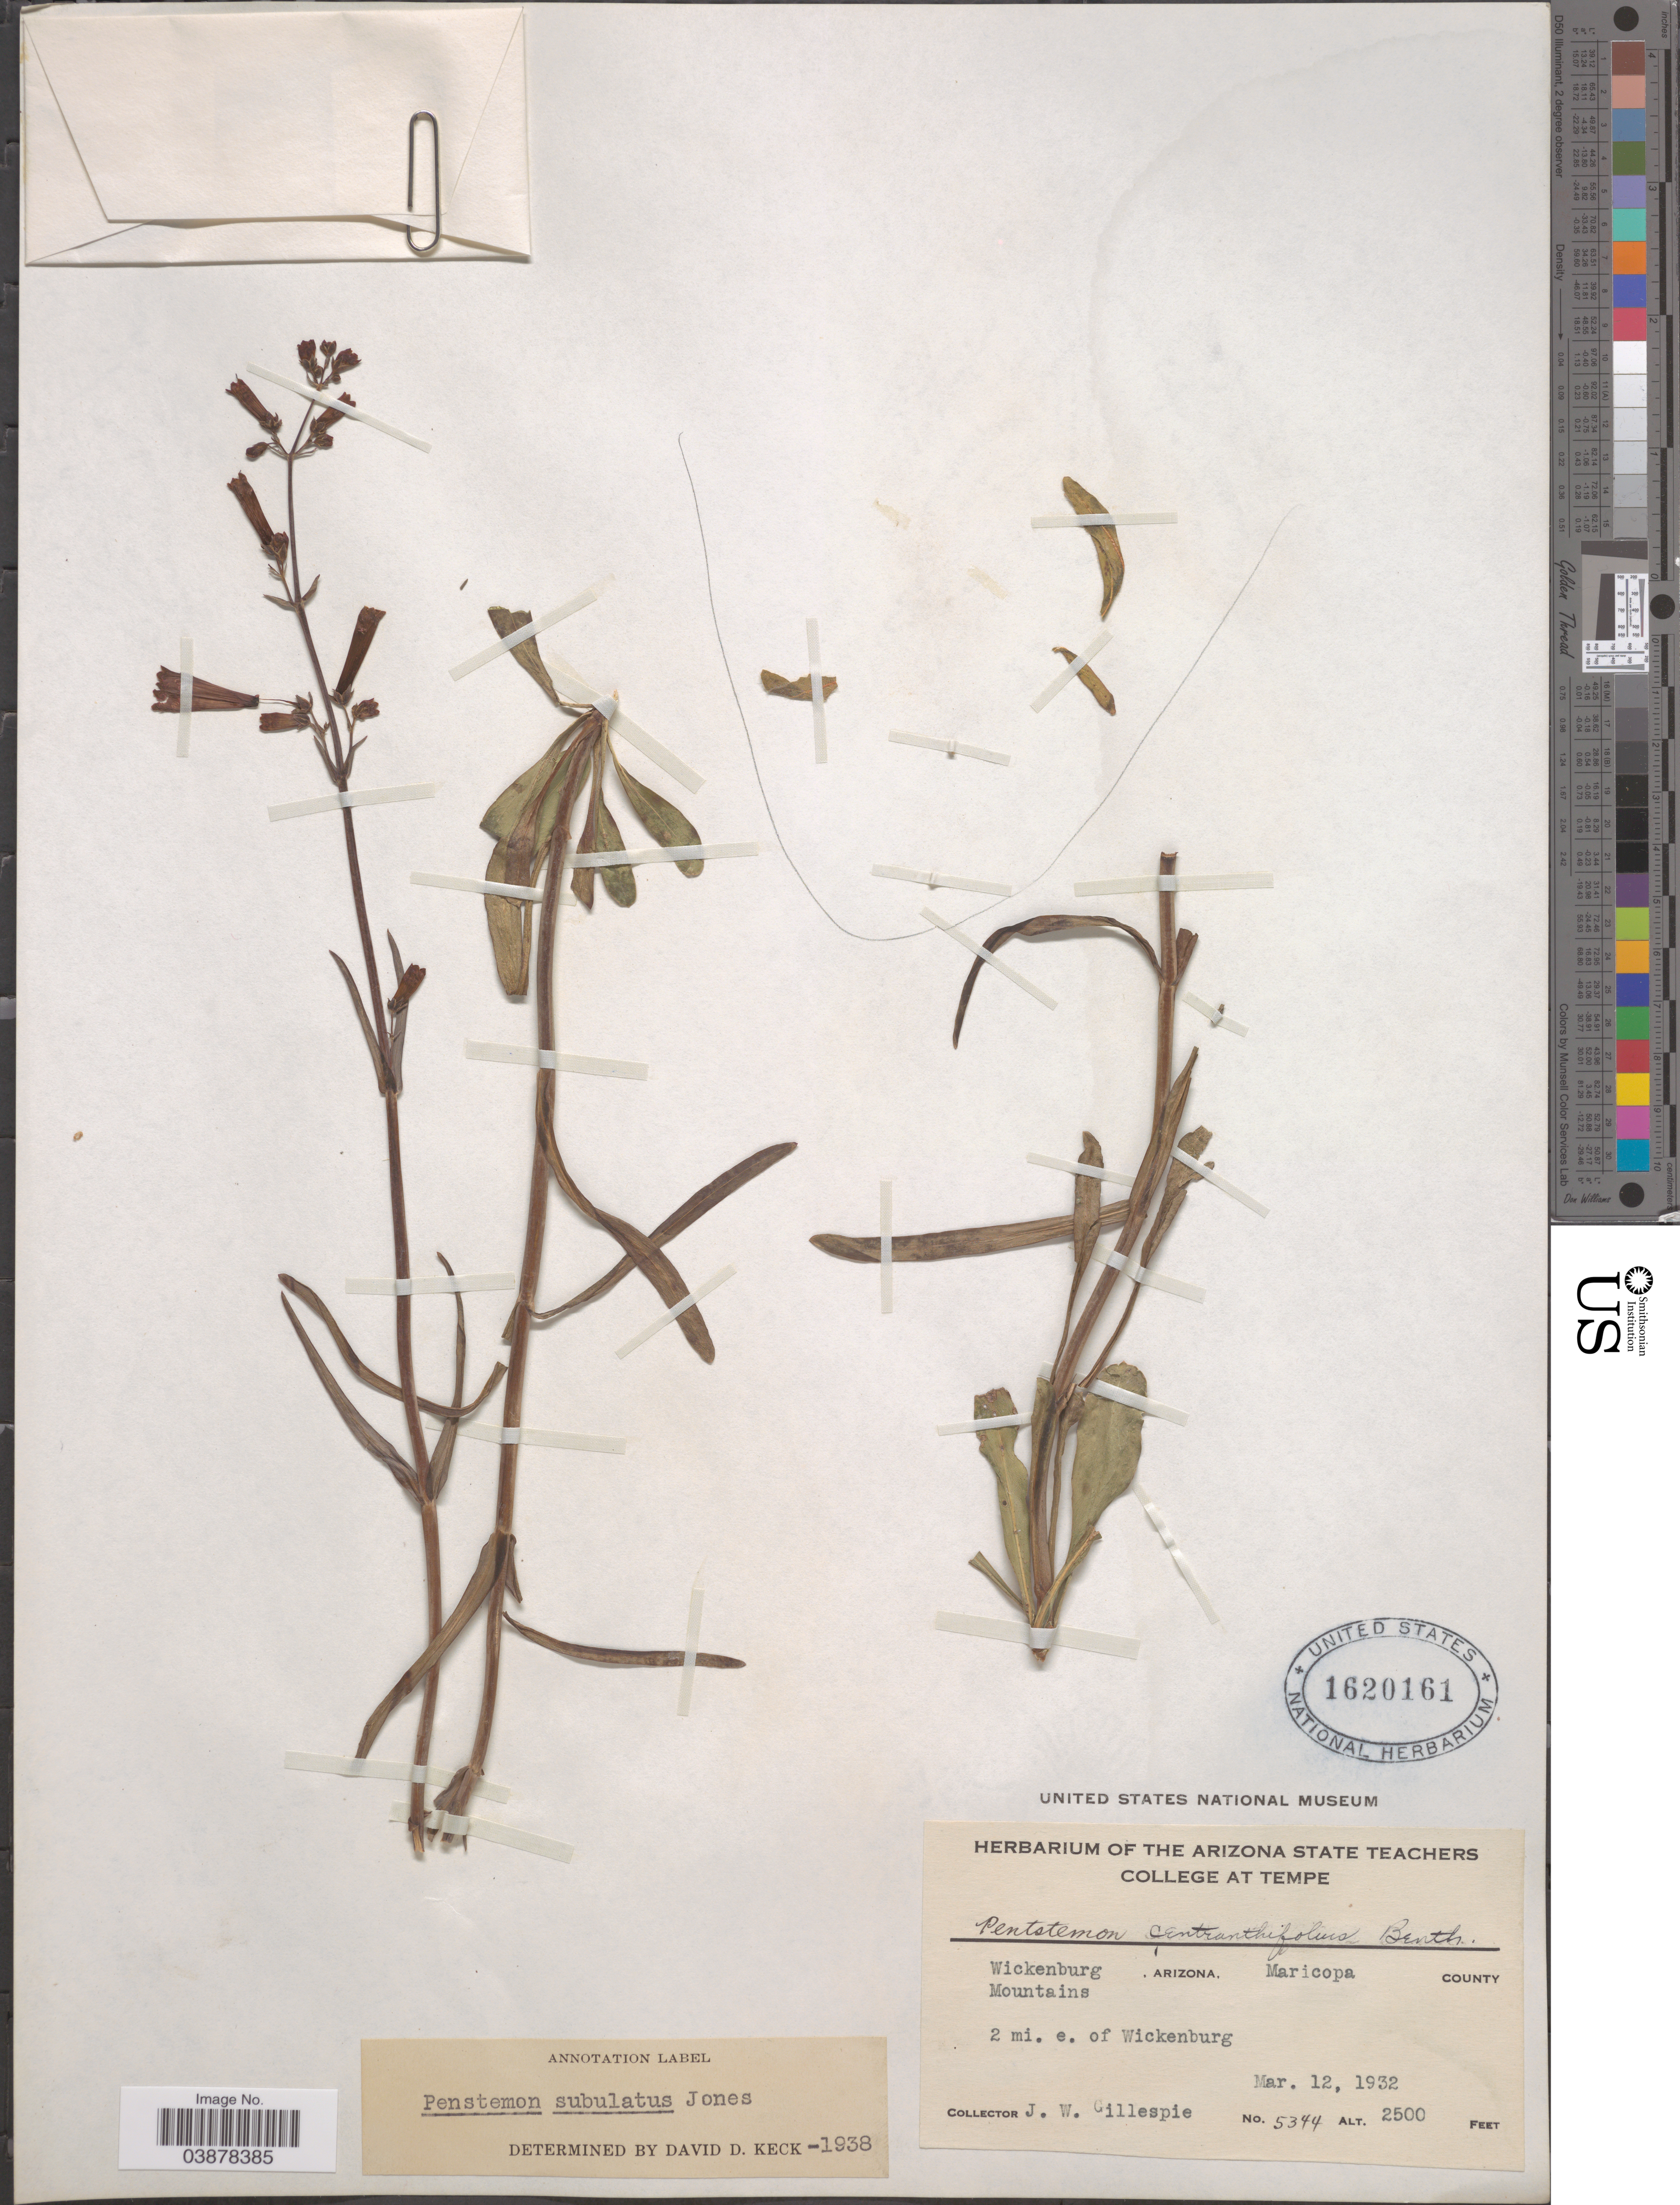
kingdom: Plantae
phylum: Tracheophyta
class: Magnoliopsida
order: Lamiales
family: Plantaginaceae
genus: Penstemon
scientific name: Penstemon subulatus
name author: M.E. Jones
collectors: J. W. Gillespie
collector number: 5344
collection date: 1932-03-12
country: United States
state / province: Arizona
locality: Wickenburg Mountains. Maricopa County. 2 mi. e. of Wickenburg.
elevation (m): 762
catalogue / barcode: US 1620161